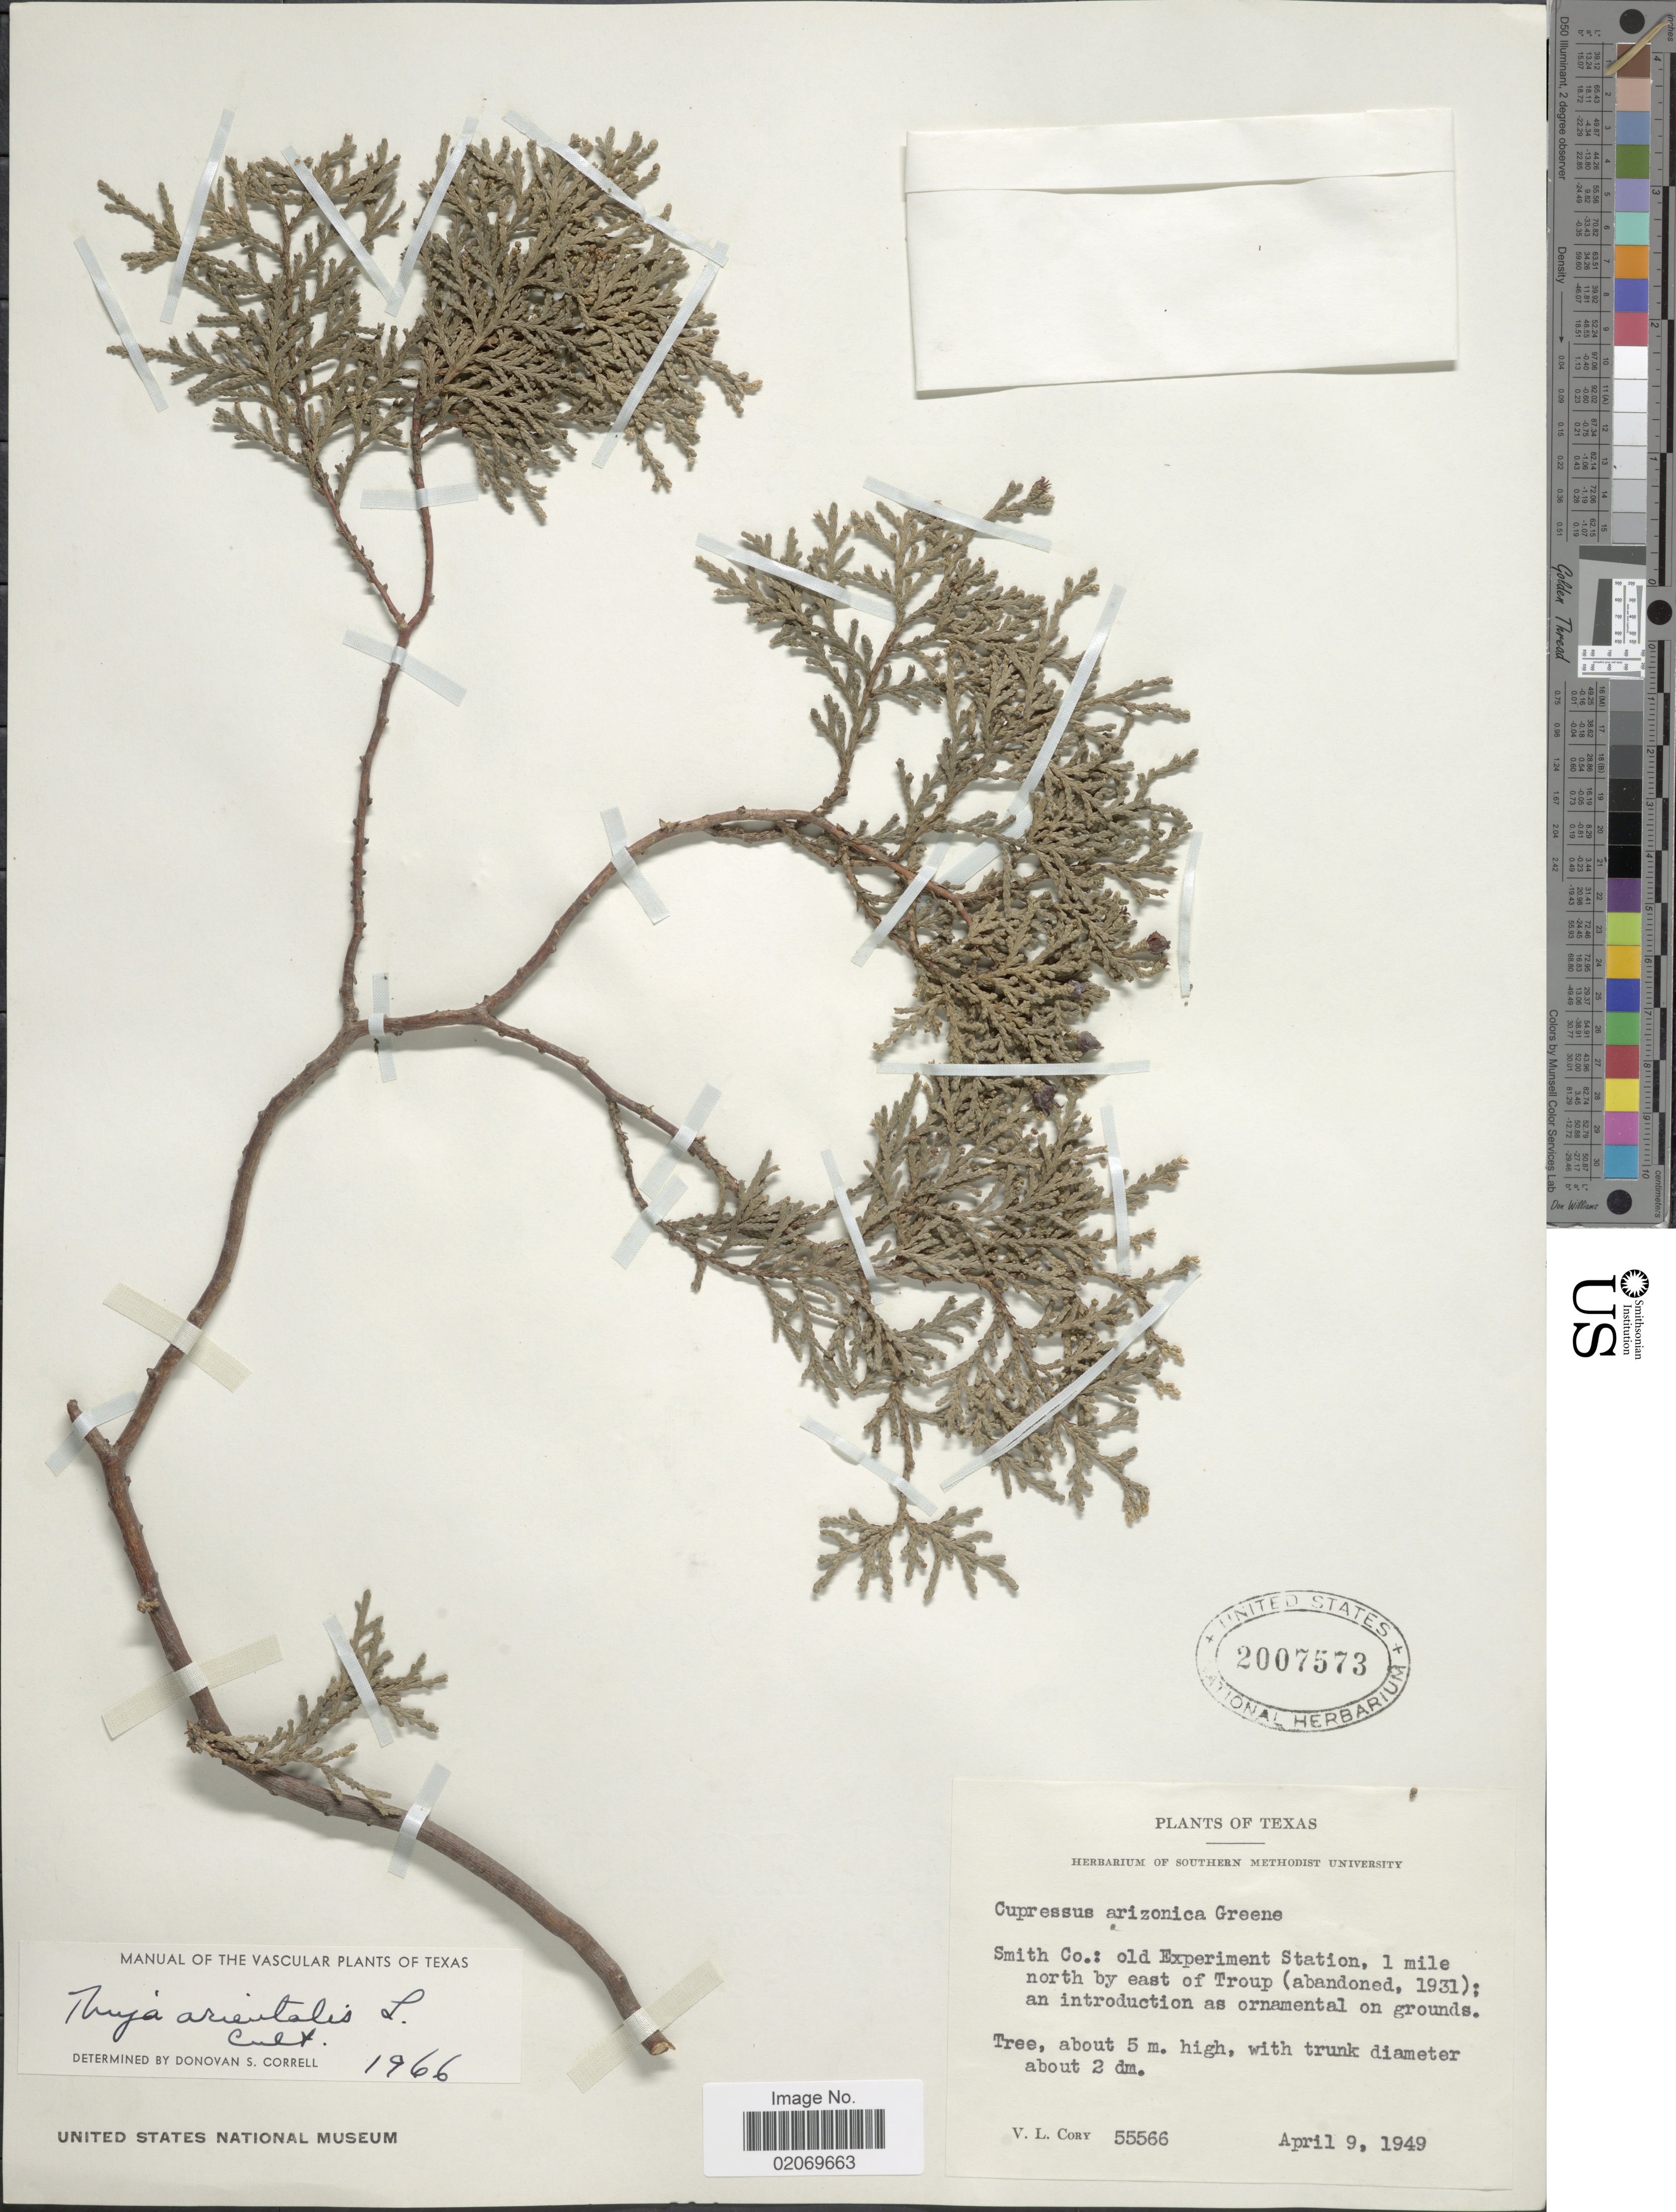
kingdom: Plantae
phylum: Tracheophyta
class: Pinopsida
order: Pinales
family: Cupressaceae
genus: Thuja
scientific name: Thuja orientalis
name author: L.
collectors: V. Cory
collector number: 55566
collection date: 1949-04-09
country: United States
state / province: Texas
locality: Smith Co: old Experiment Station, 1 mile north by east of Troup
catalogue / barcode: US 2007573